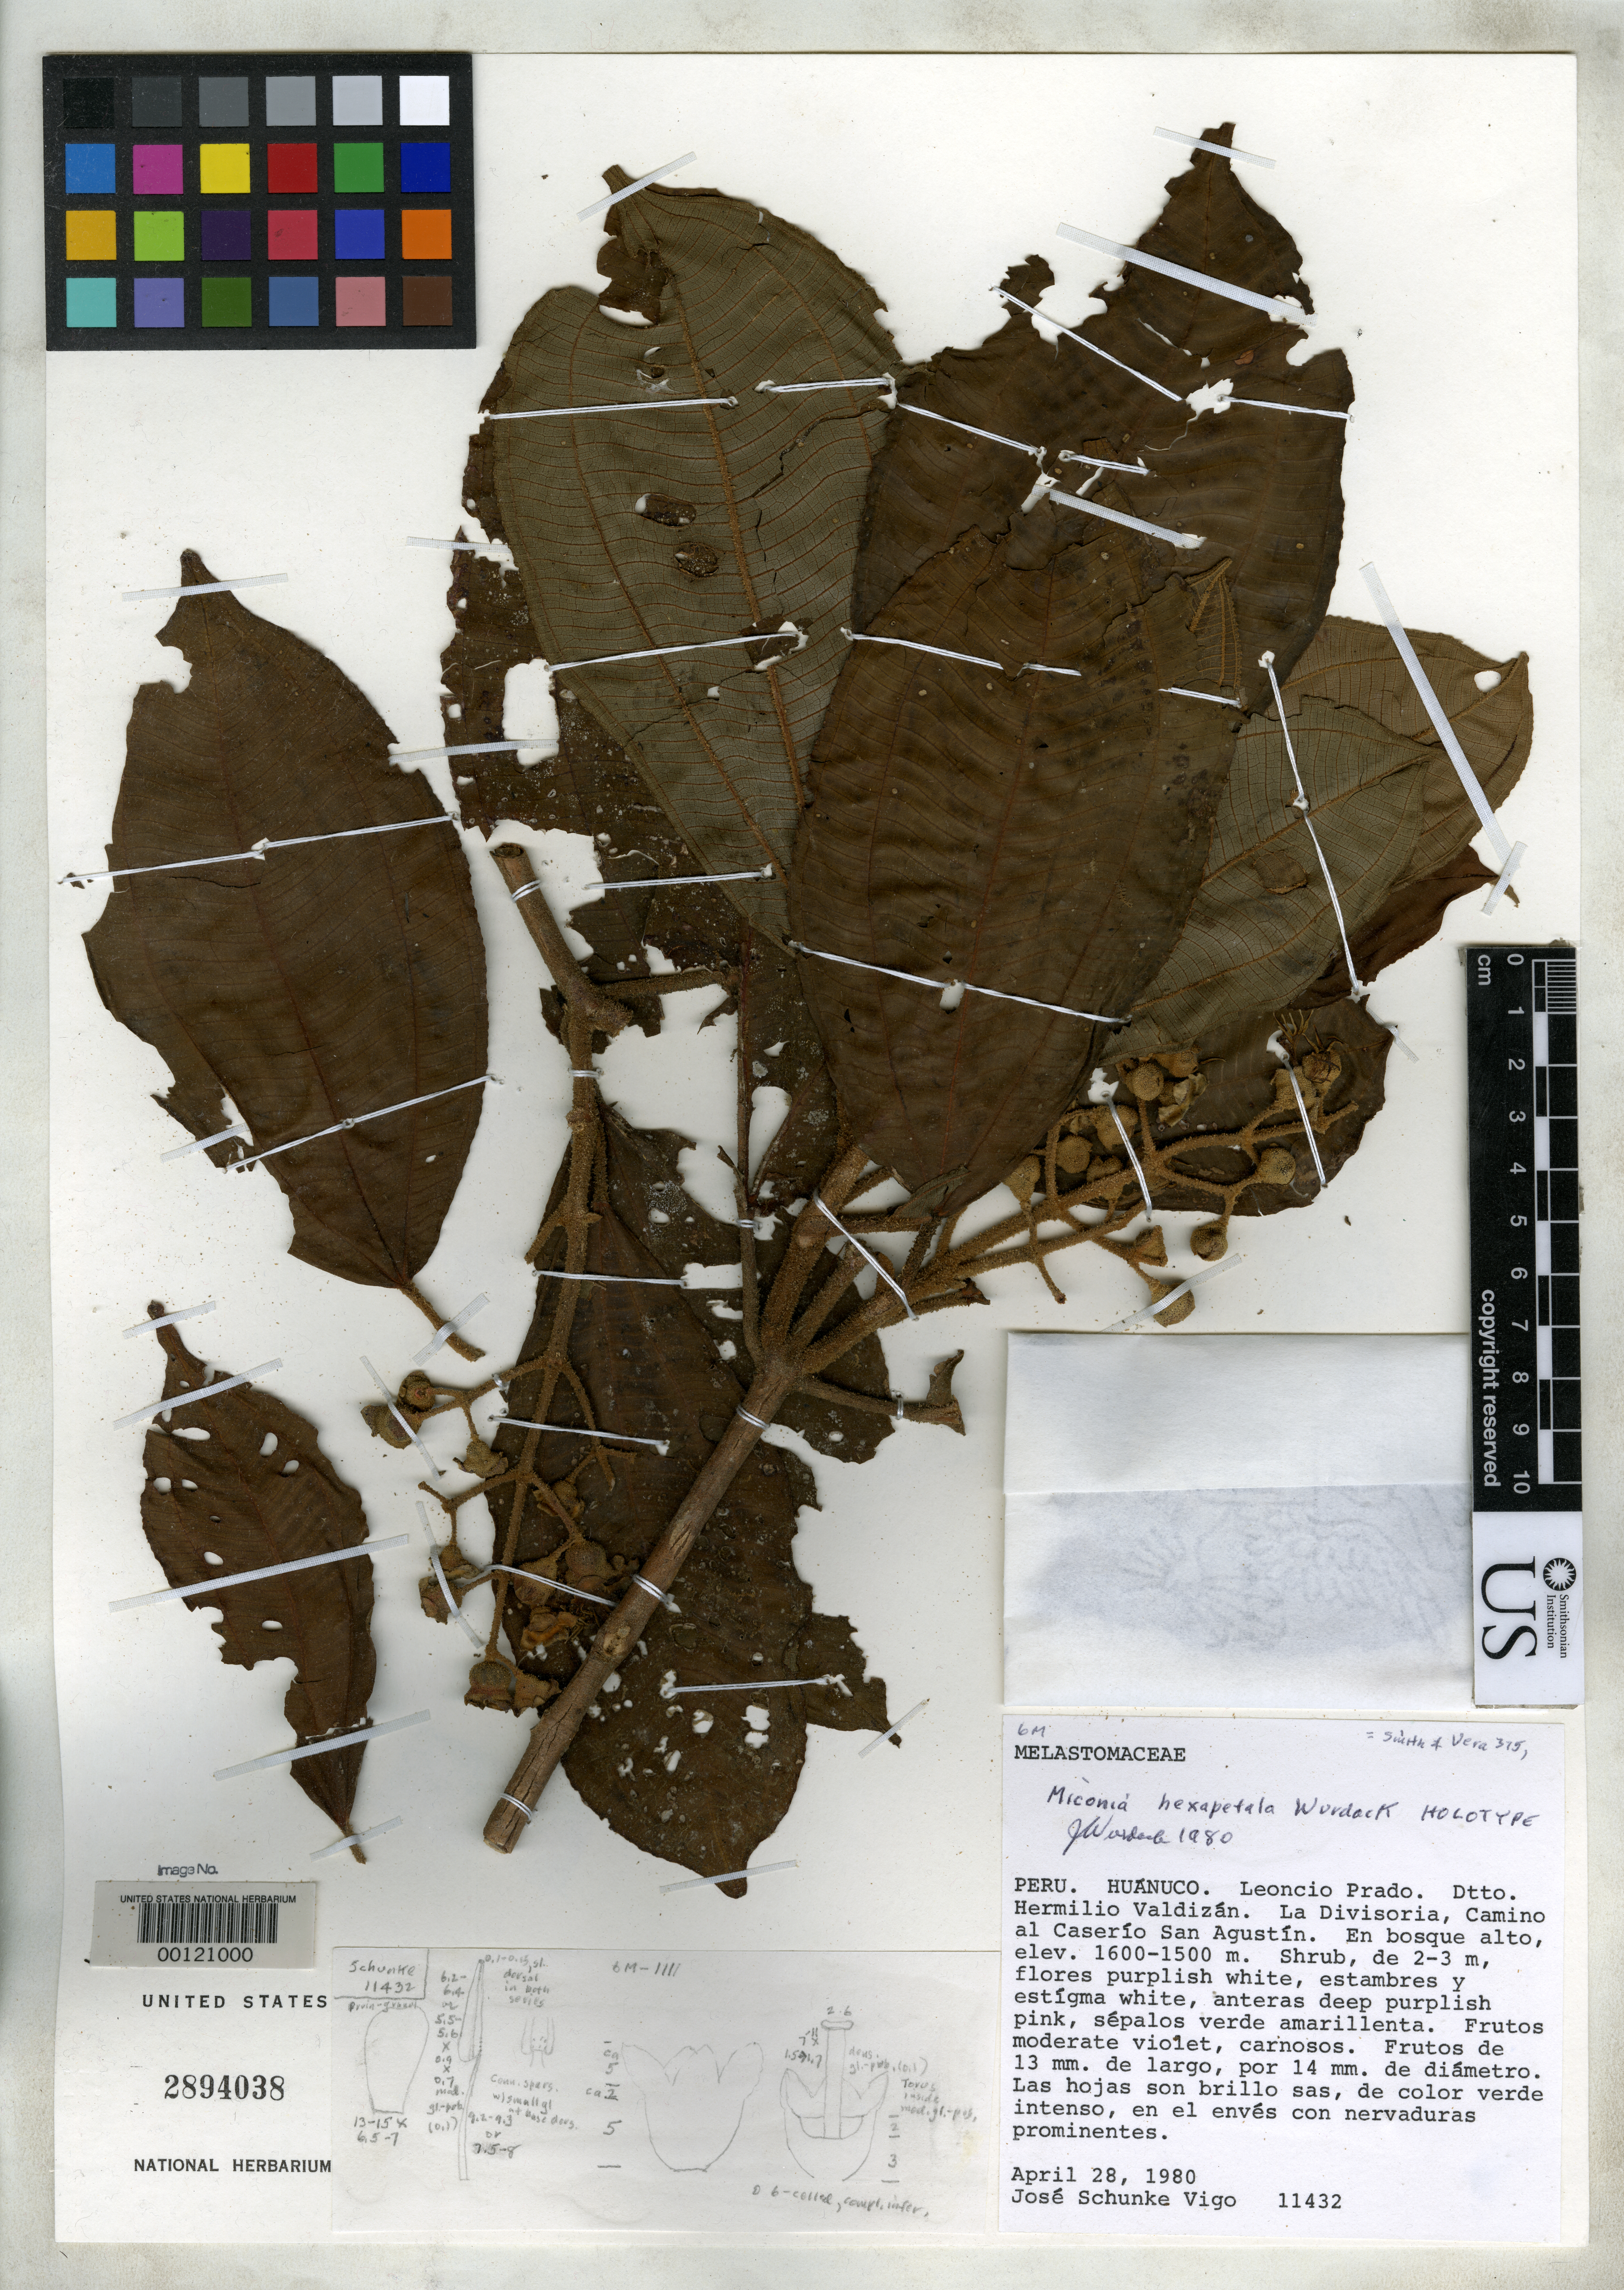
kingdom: Plantae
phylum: Tracheophyta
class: Magnoliopsida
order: Myrtales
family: Melastomataceae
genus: Miconia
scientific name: Miconia hexapetala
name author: Wurdack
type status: Holotype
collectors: J. M. Schunke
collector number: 11432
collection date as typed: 28 Apr 1980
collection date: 1980-04-28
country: Peru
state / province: Huánuco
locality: La Divisoria, trail to Caserío San Augustín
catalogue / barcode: US 2894038